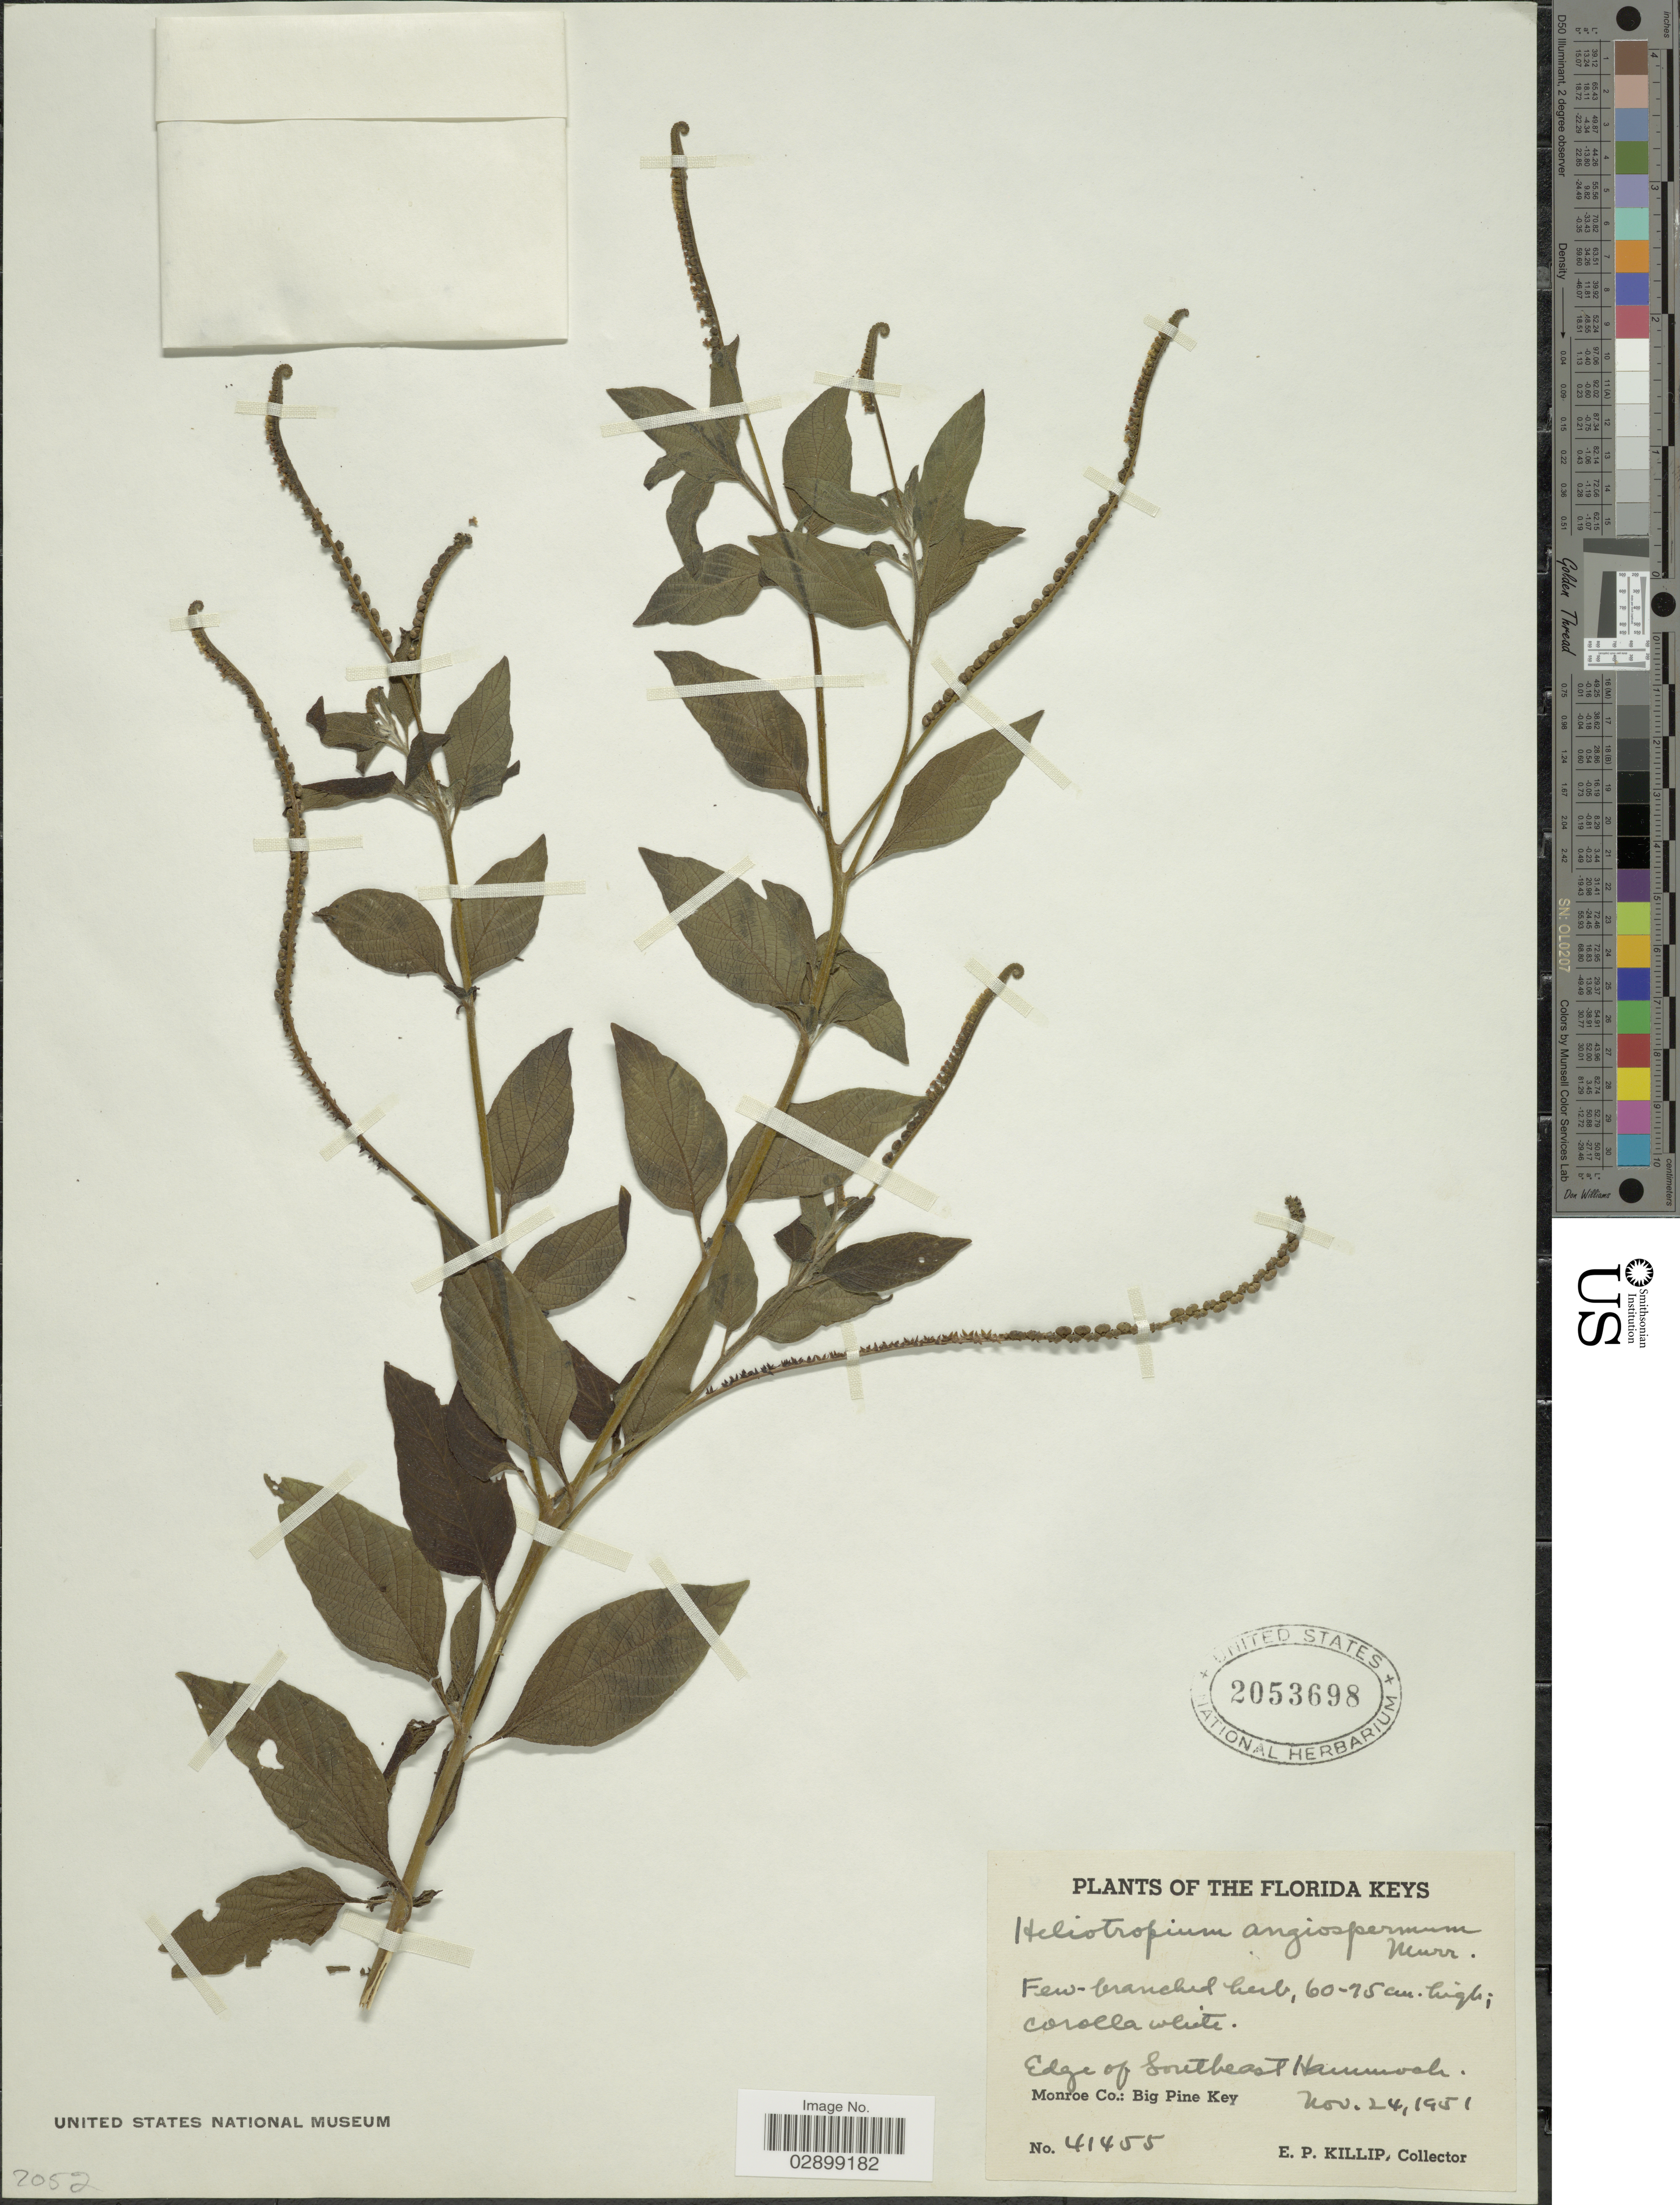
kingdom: Plantae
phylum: Tracheophyta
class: Magnoliopsida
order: Boraginales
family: Heliotropiaceae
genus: Heliotropium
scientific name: Heliotropium angiospermum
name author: Murray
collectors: E. P. Killip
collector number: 41455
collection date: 1951-11-24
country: United States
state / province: Florida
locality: Florida Keys. Edge of Southeast Hammock. Monroe Co.: Big Pine Key.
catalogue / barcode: US 2053698